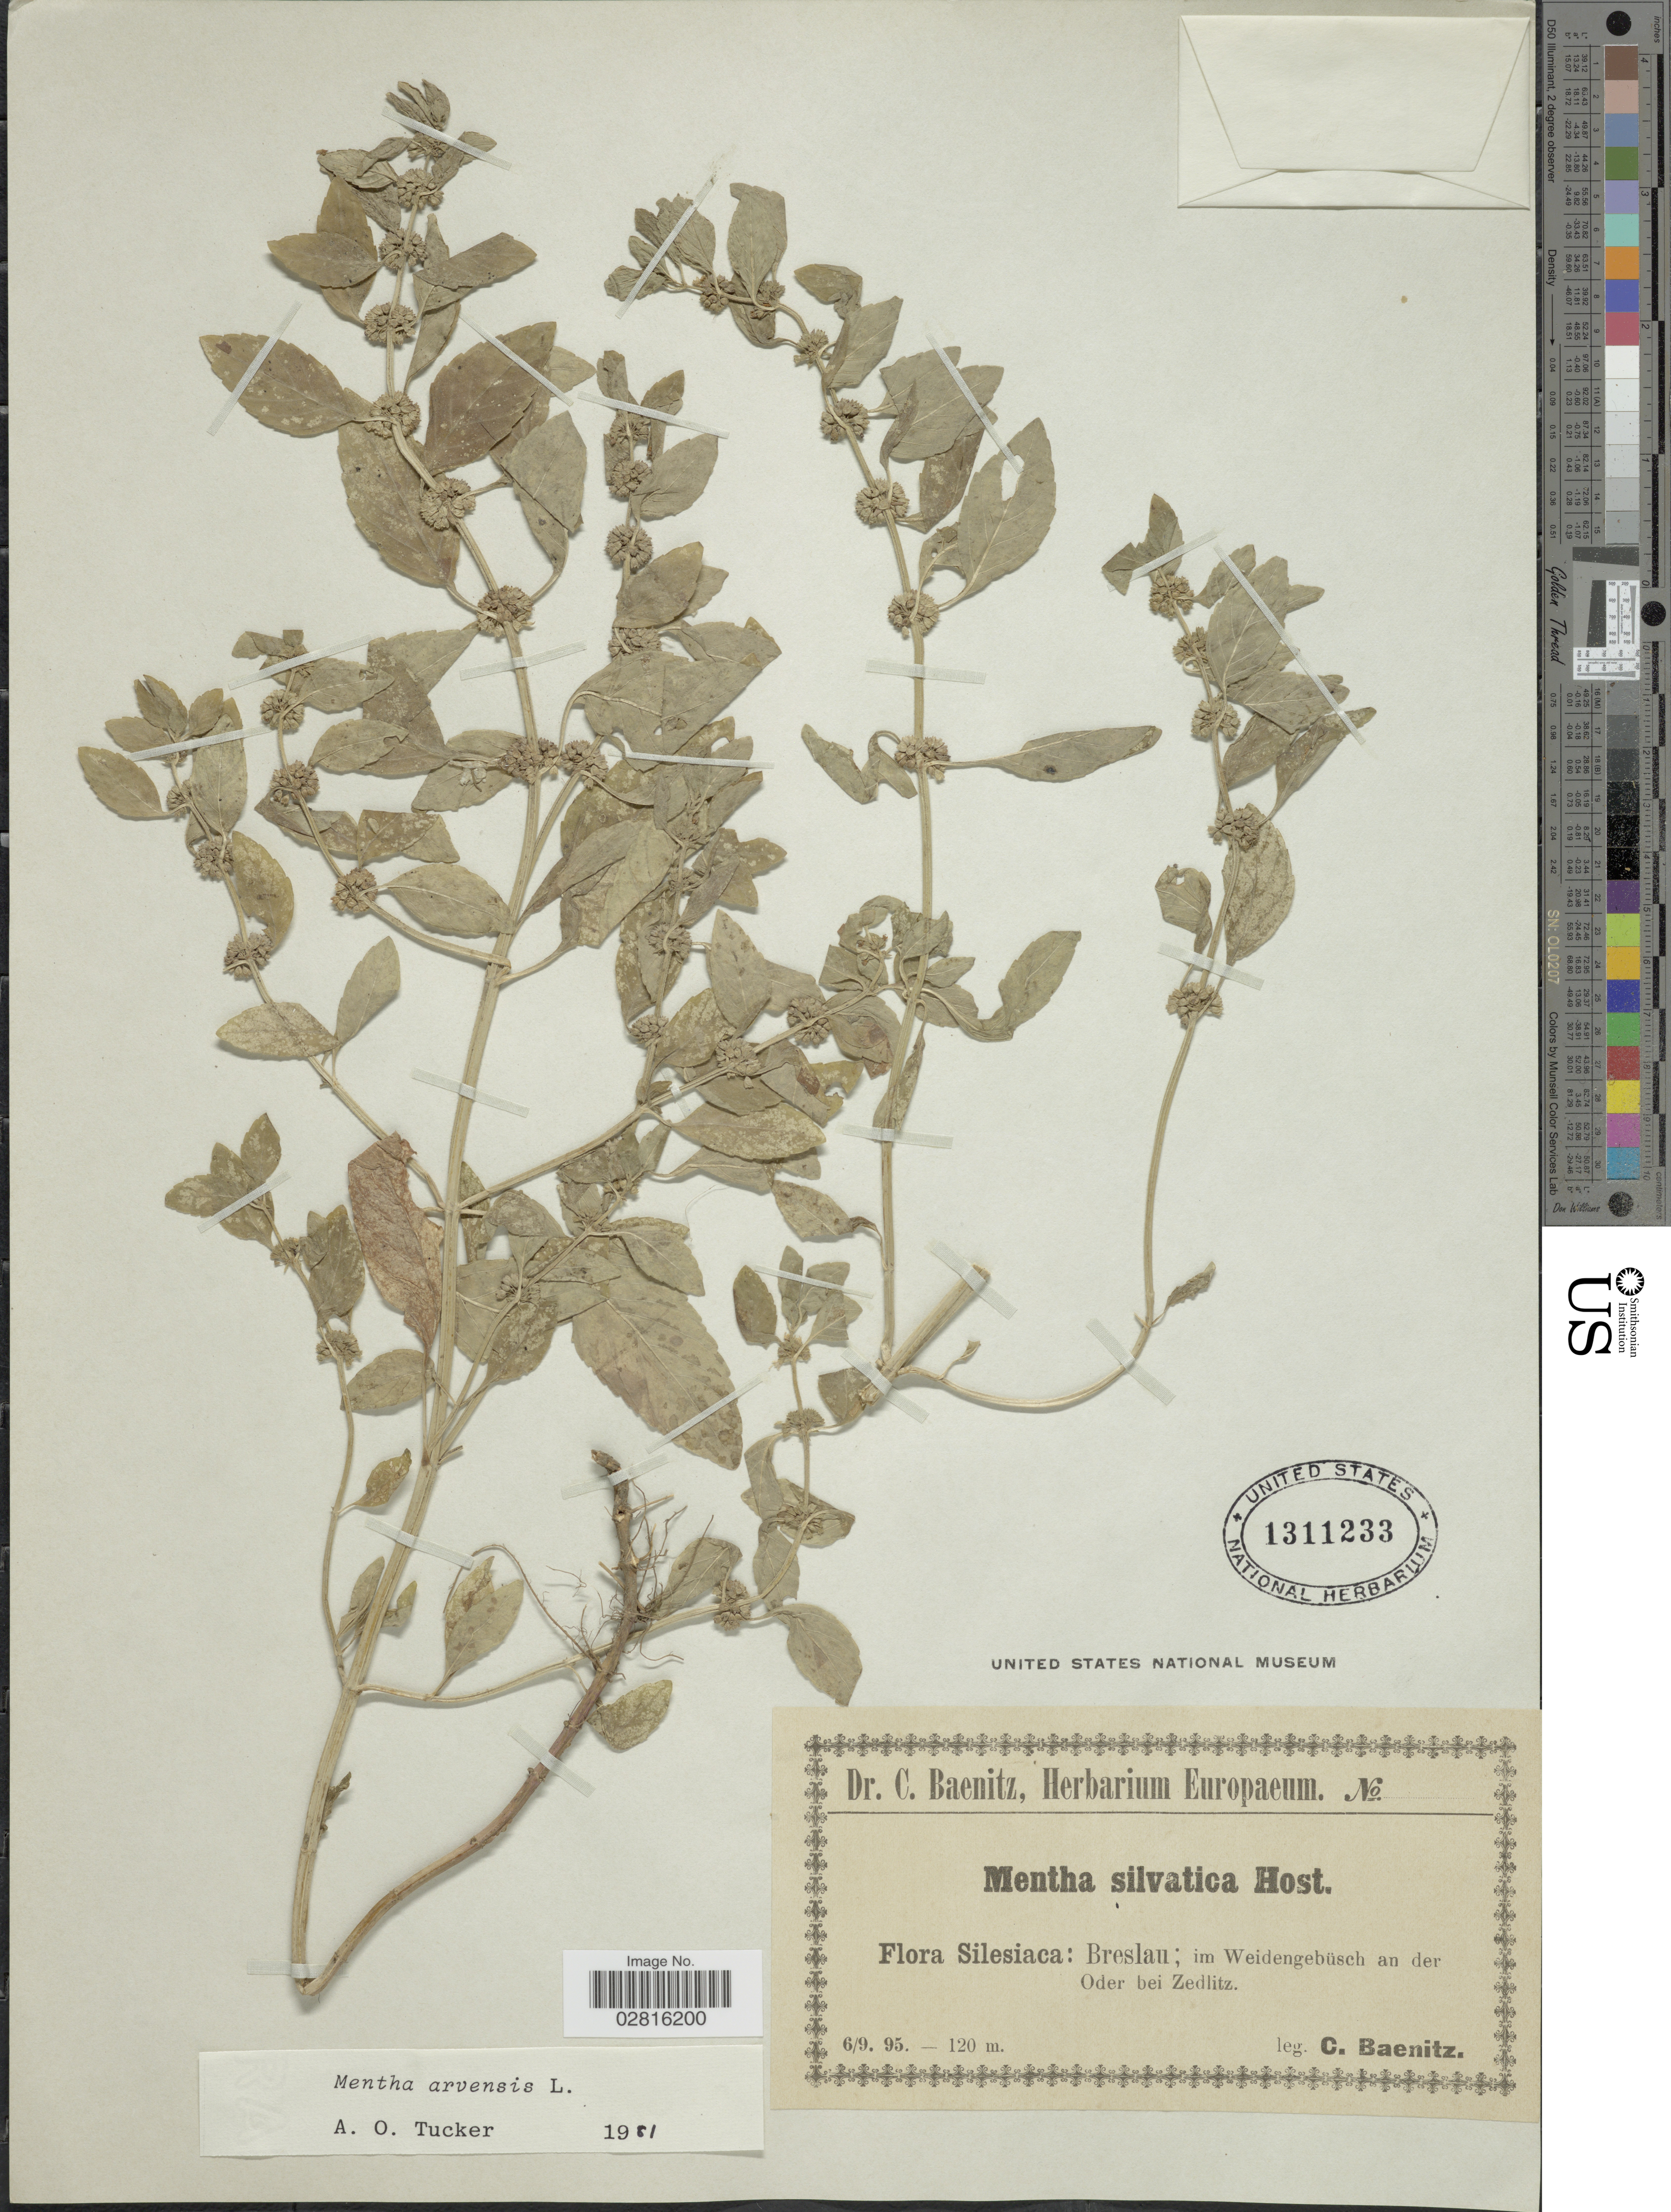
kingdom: Plantae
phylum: Tracheophyta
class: Magnoliopsida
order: Lamiales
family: Lamiaceae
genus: Mentha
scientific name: Mentha arvensis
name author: L.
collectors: C. G. Baenitz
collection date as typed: Transcribed d/m/y: 6/9/95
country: Poland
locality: Silesiaca: Breslau; im Weidengebüsch an der Oder bei Zedlitz.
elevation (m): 120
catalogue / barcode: US 1311233